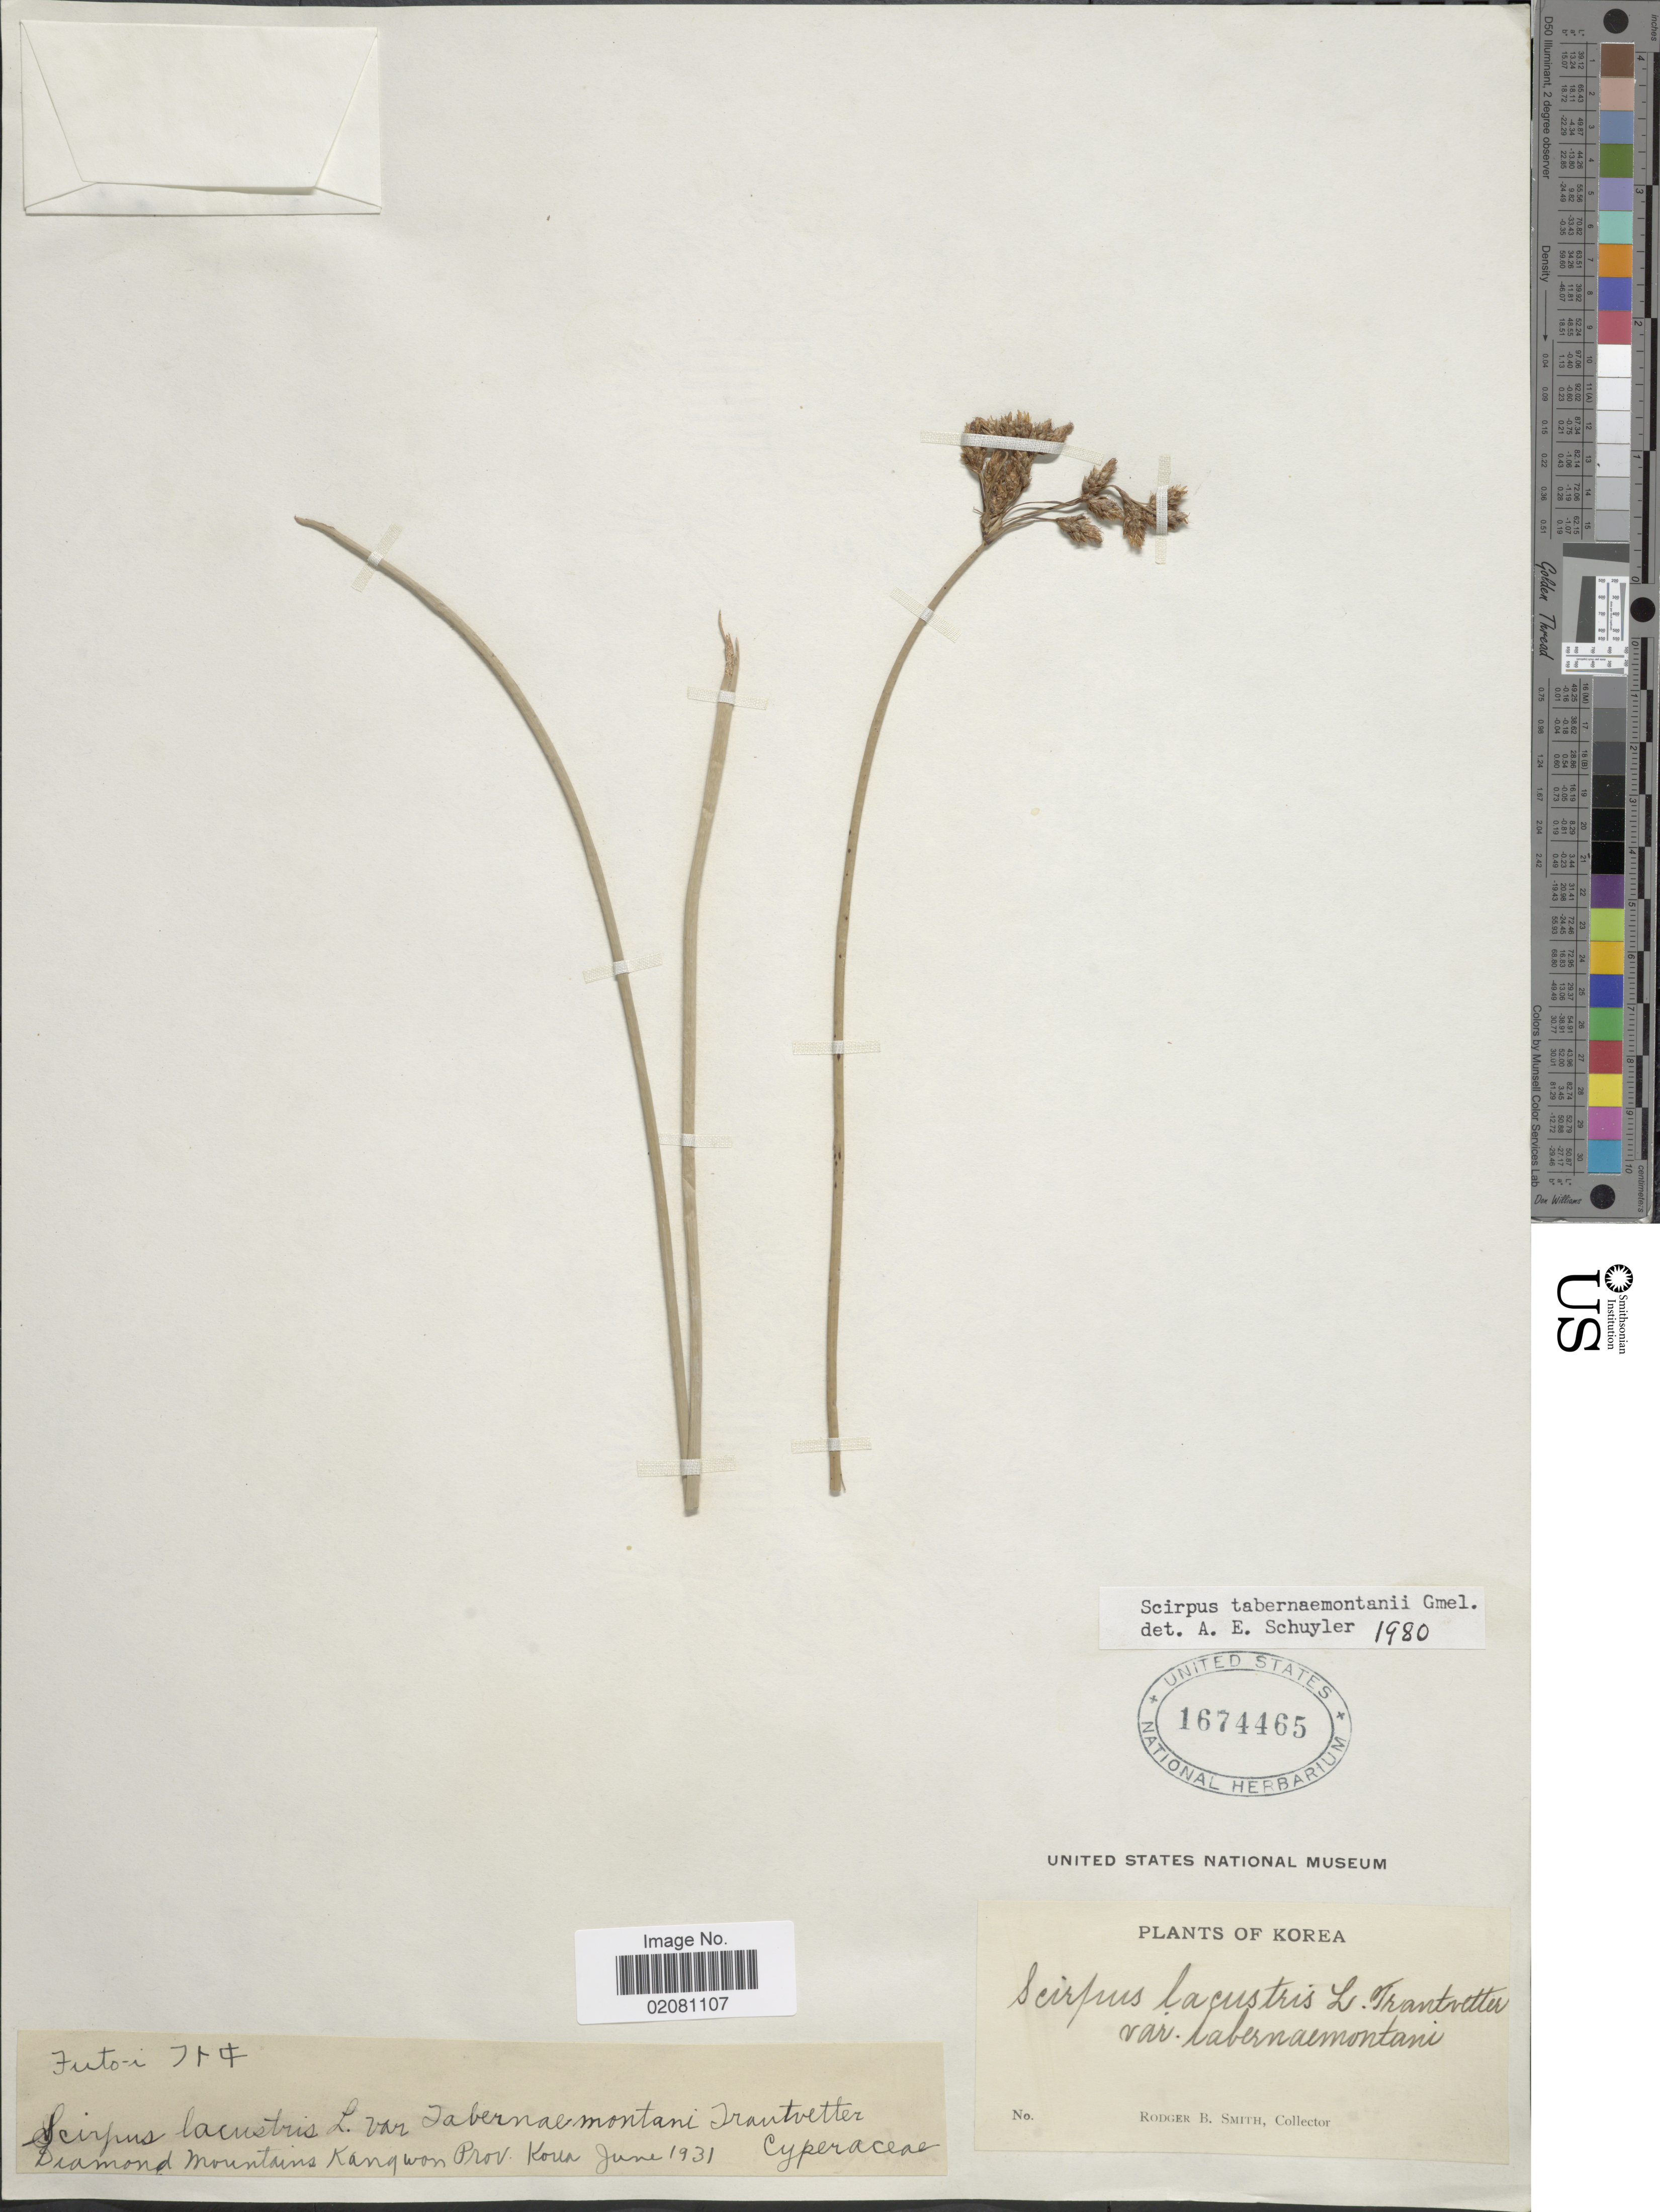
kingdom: Plantae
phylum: Tracheophyta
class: Liliopsida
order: Poales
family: Cyperaceae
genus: Schoenoplectus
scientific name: Schoenoplectus tabernaemontani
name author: (C.C. Gmel.) Palla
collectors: R. B. Smith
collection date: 1931-06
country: North Korea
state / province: Kangwon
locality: Diamond Mountain Kangwon Prov. Korea. Korea.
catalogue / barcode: US 1674465